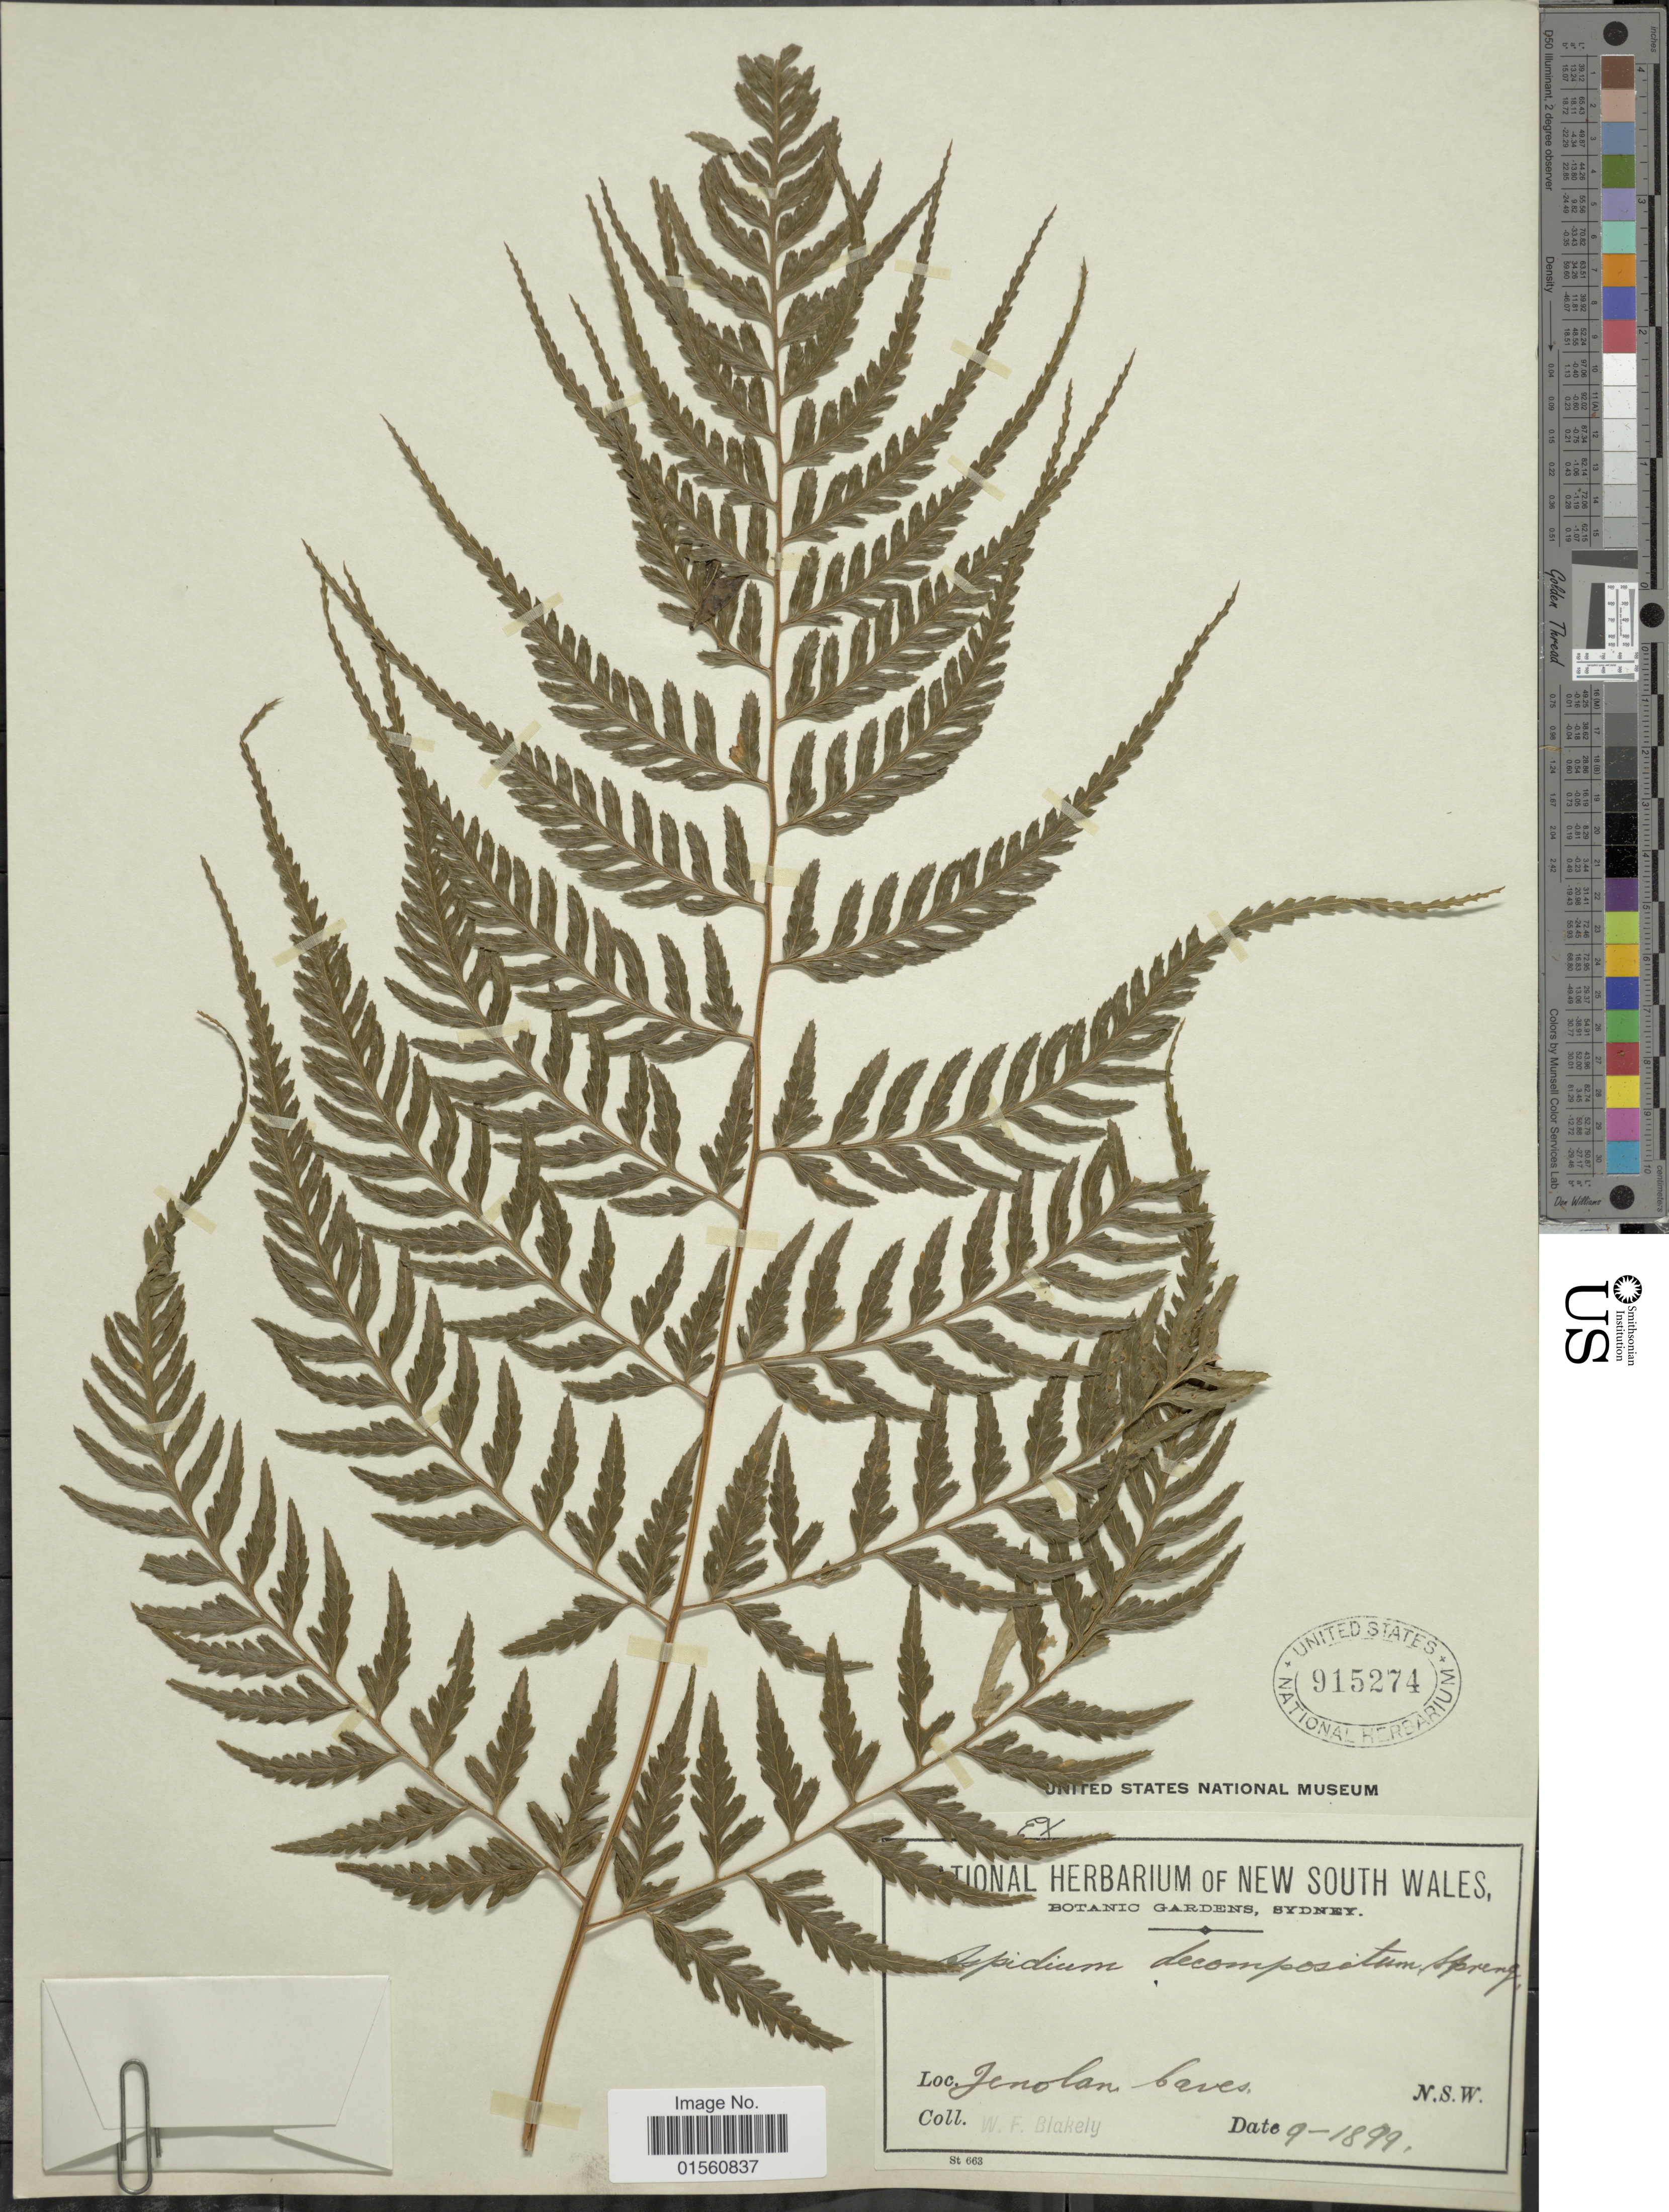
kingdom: Plantae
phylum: Tracheophyta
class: Polypodiopsida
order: Polypodiales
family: Dryopteridaceae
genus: Lastreopsis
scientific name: Lastreopsis decomposita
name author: (R. Br.) Tindale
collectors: W. Blakely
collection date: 1899-09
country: Australia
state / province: New South Wales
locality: Jenolan Caves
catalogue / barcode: US 915274